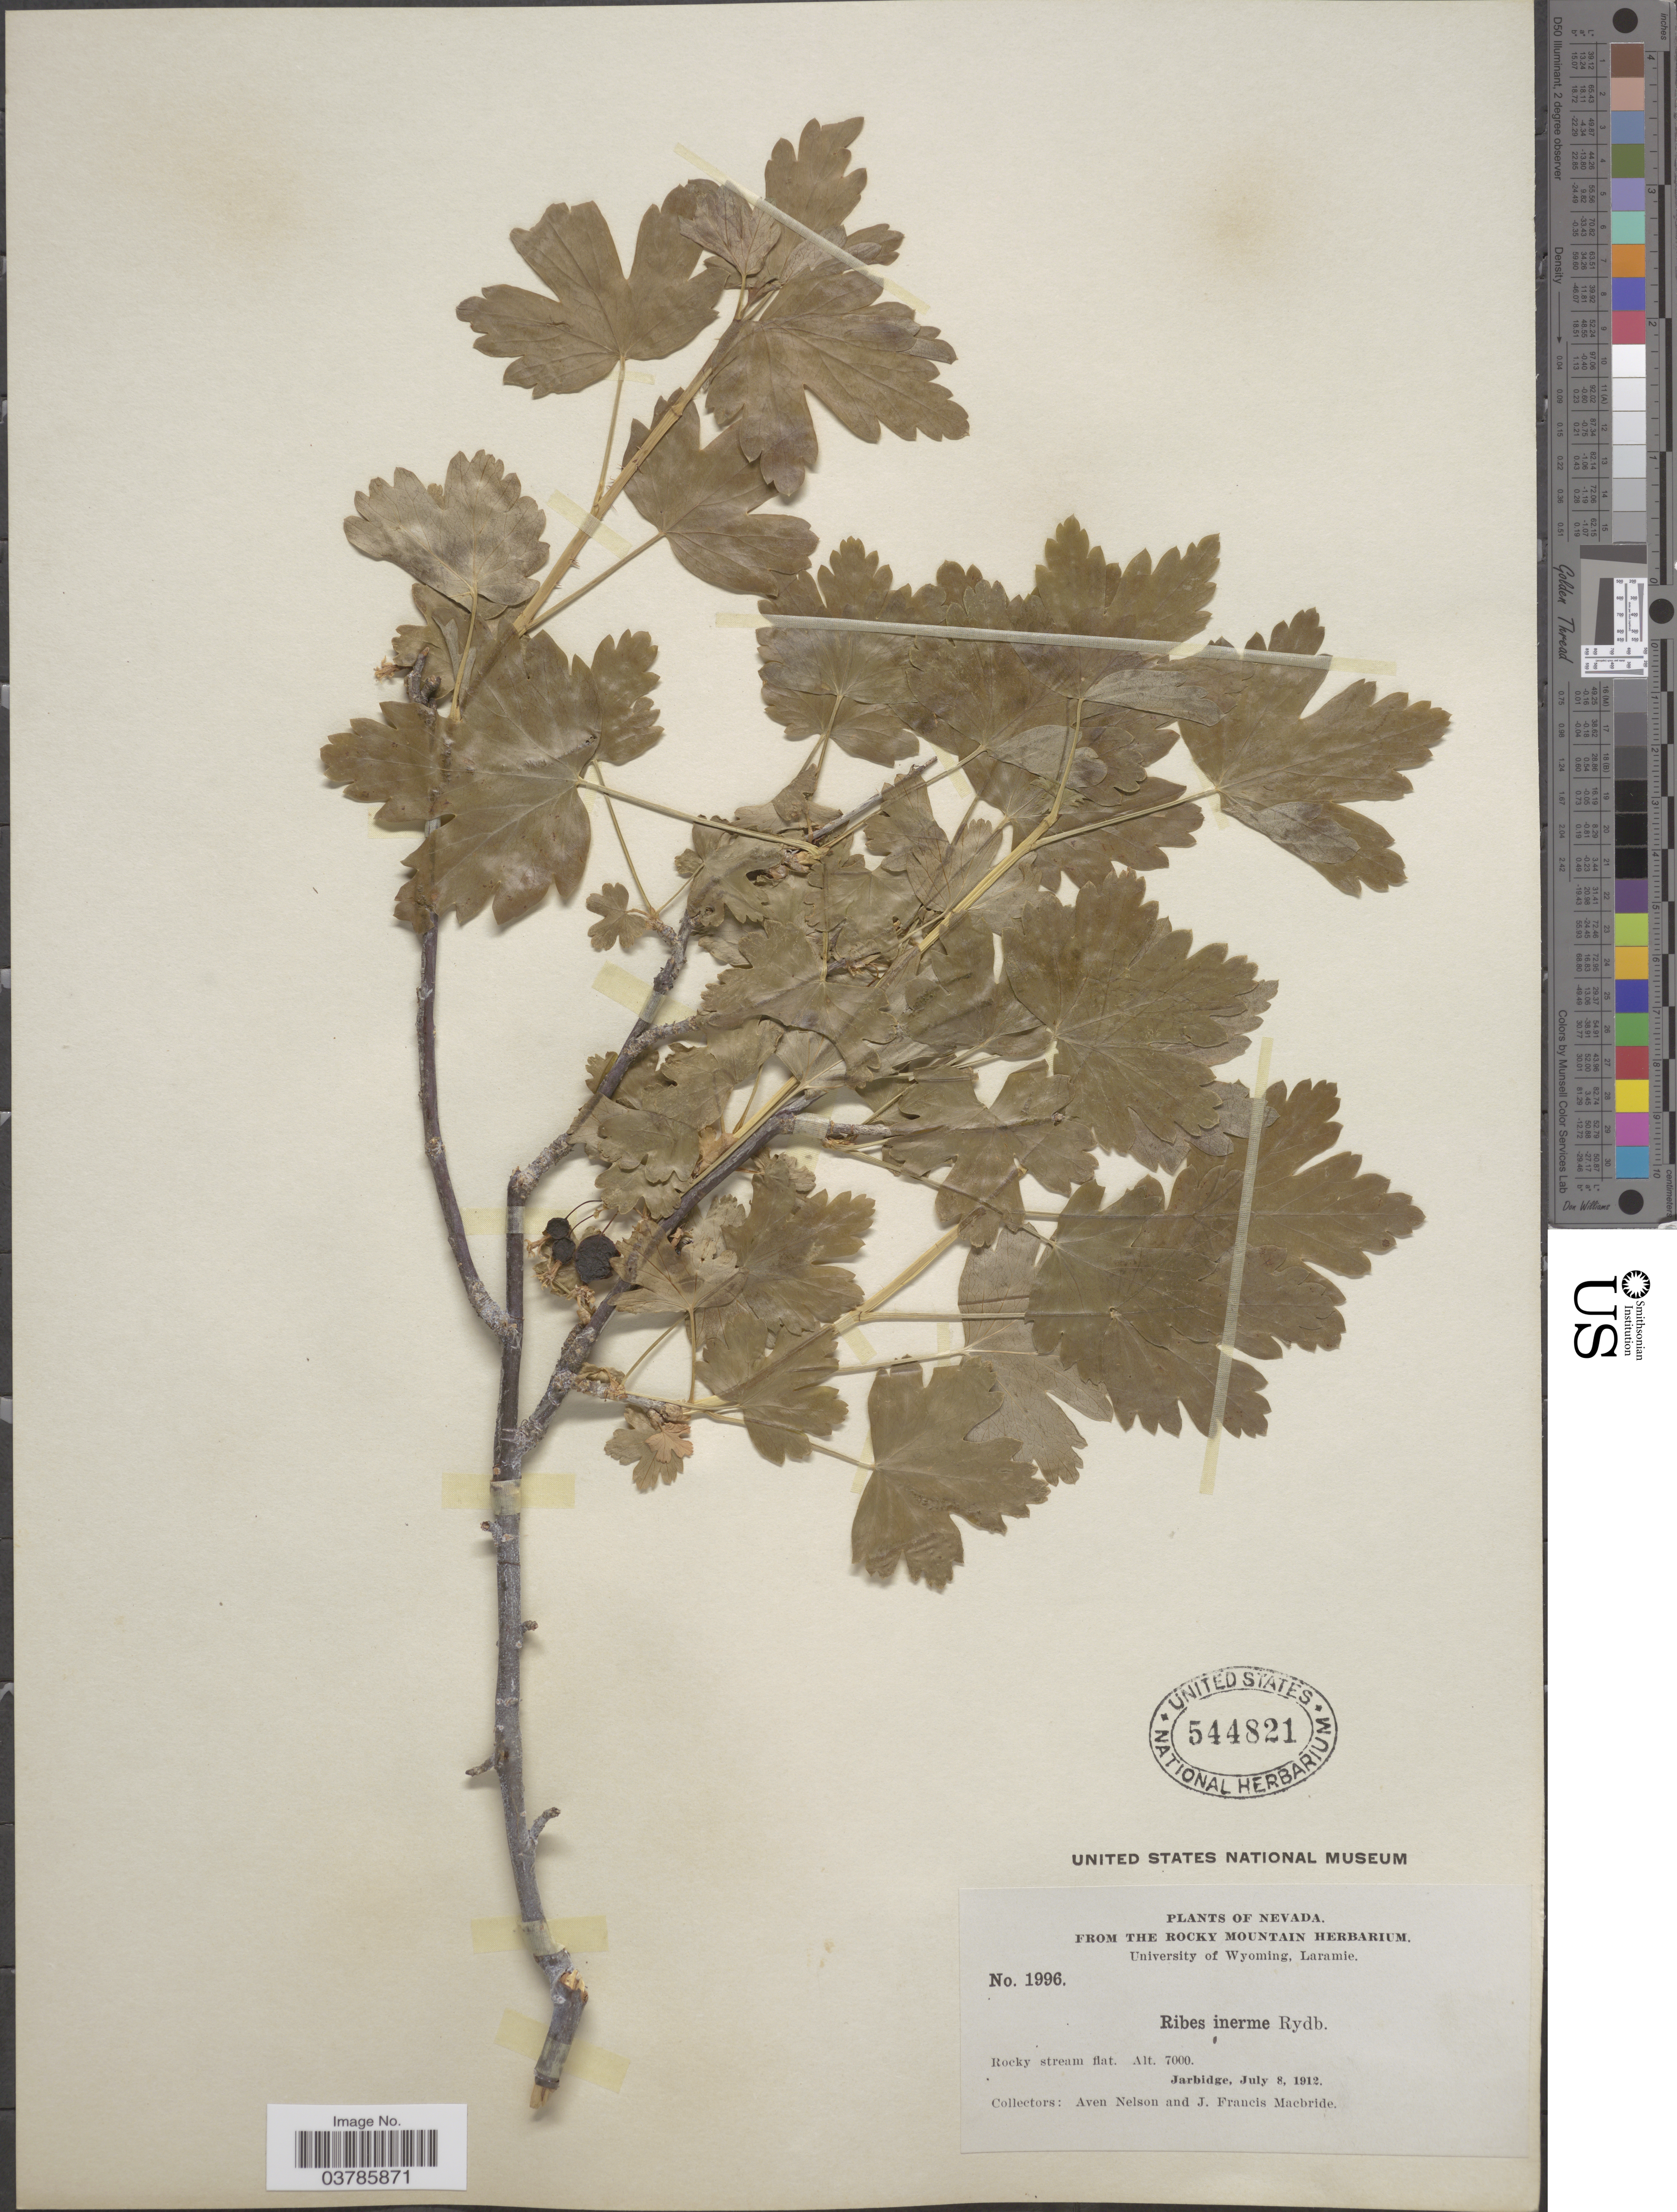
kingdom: Plantae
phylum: Tracheophyta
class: Magnoliopsida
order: Saxifragales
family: Grossulariaceae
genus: Ribes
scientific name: Ribes inerme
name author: Rydb.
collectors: A. Nelson & J. F. Macbride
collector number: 1996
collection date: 1912-07-08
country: United States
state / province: Nevada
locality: Rocky stream flat. Jarbidge.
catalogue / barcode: US 544821